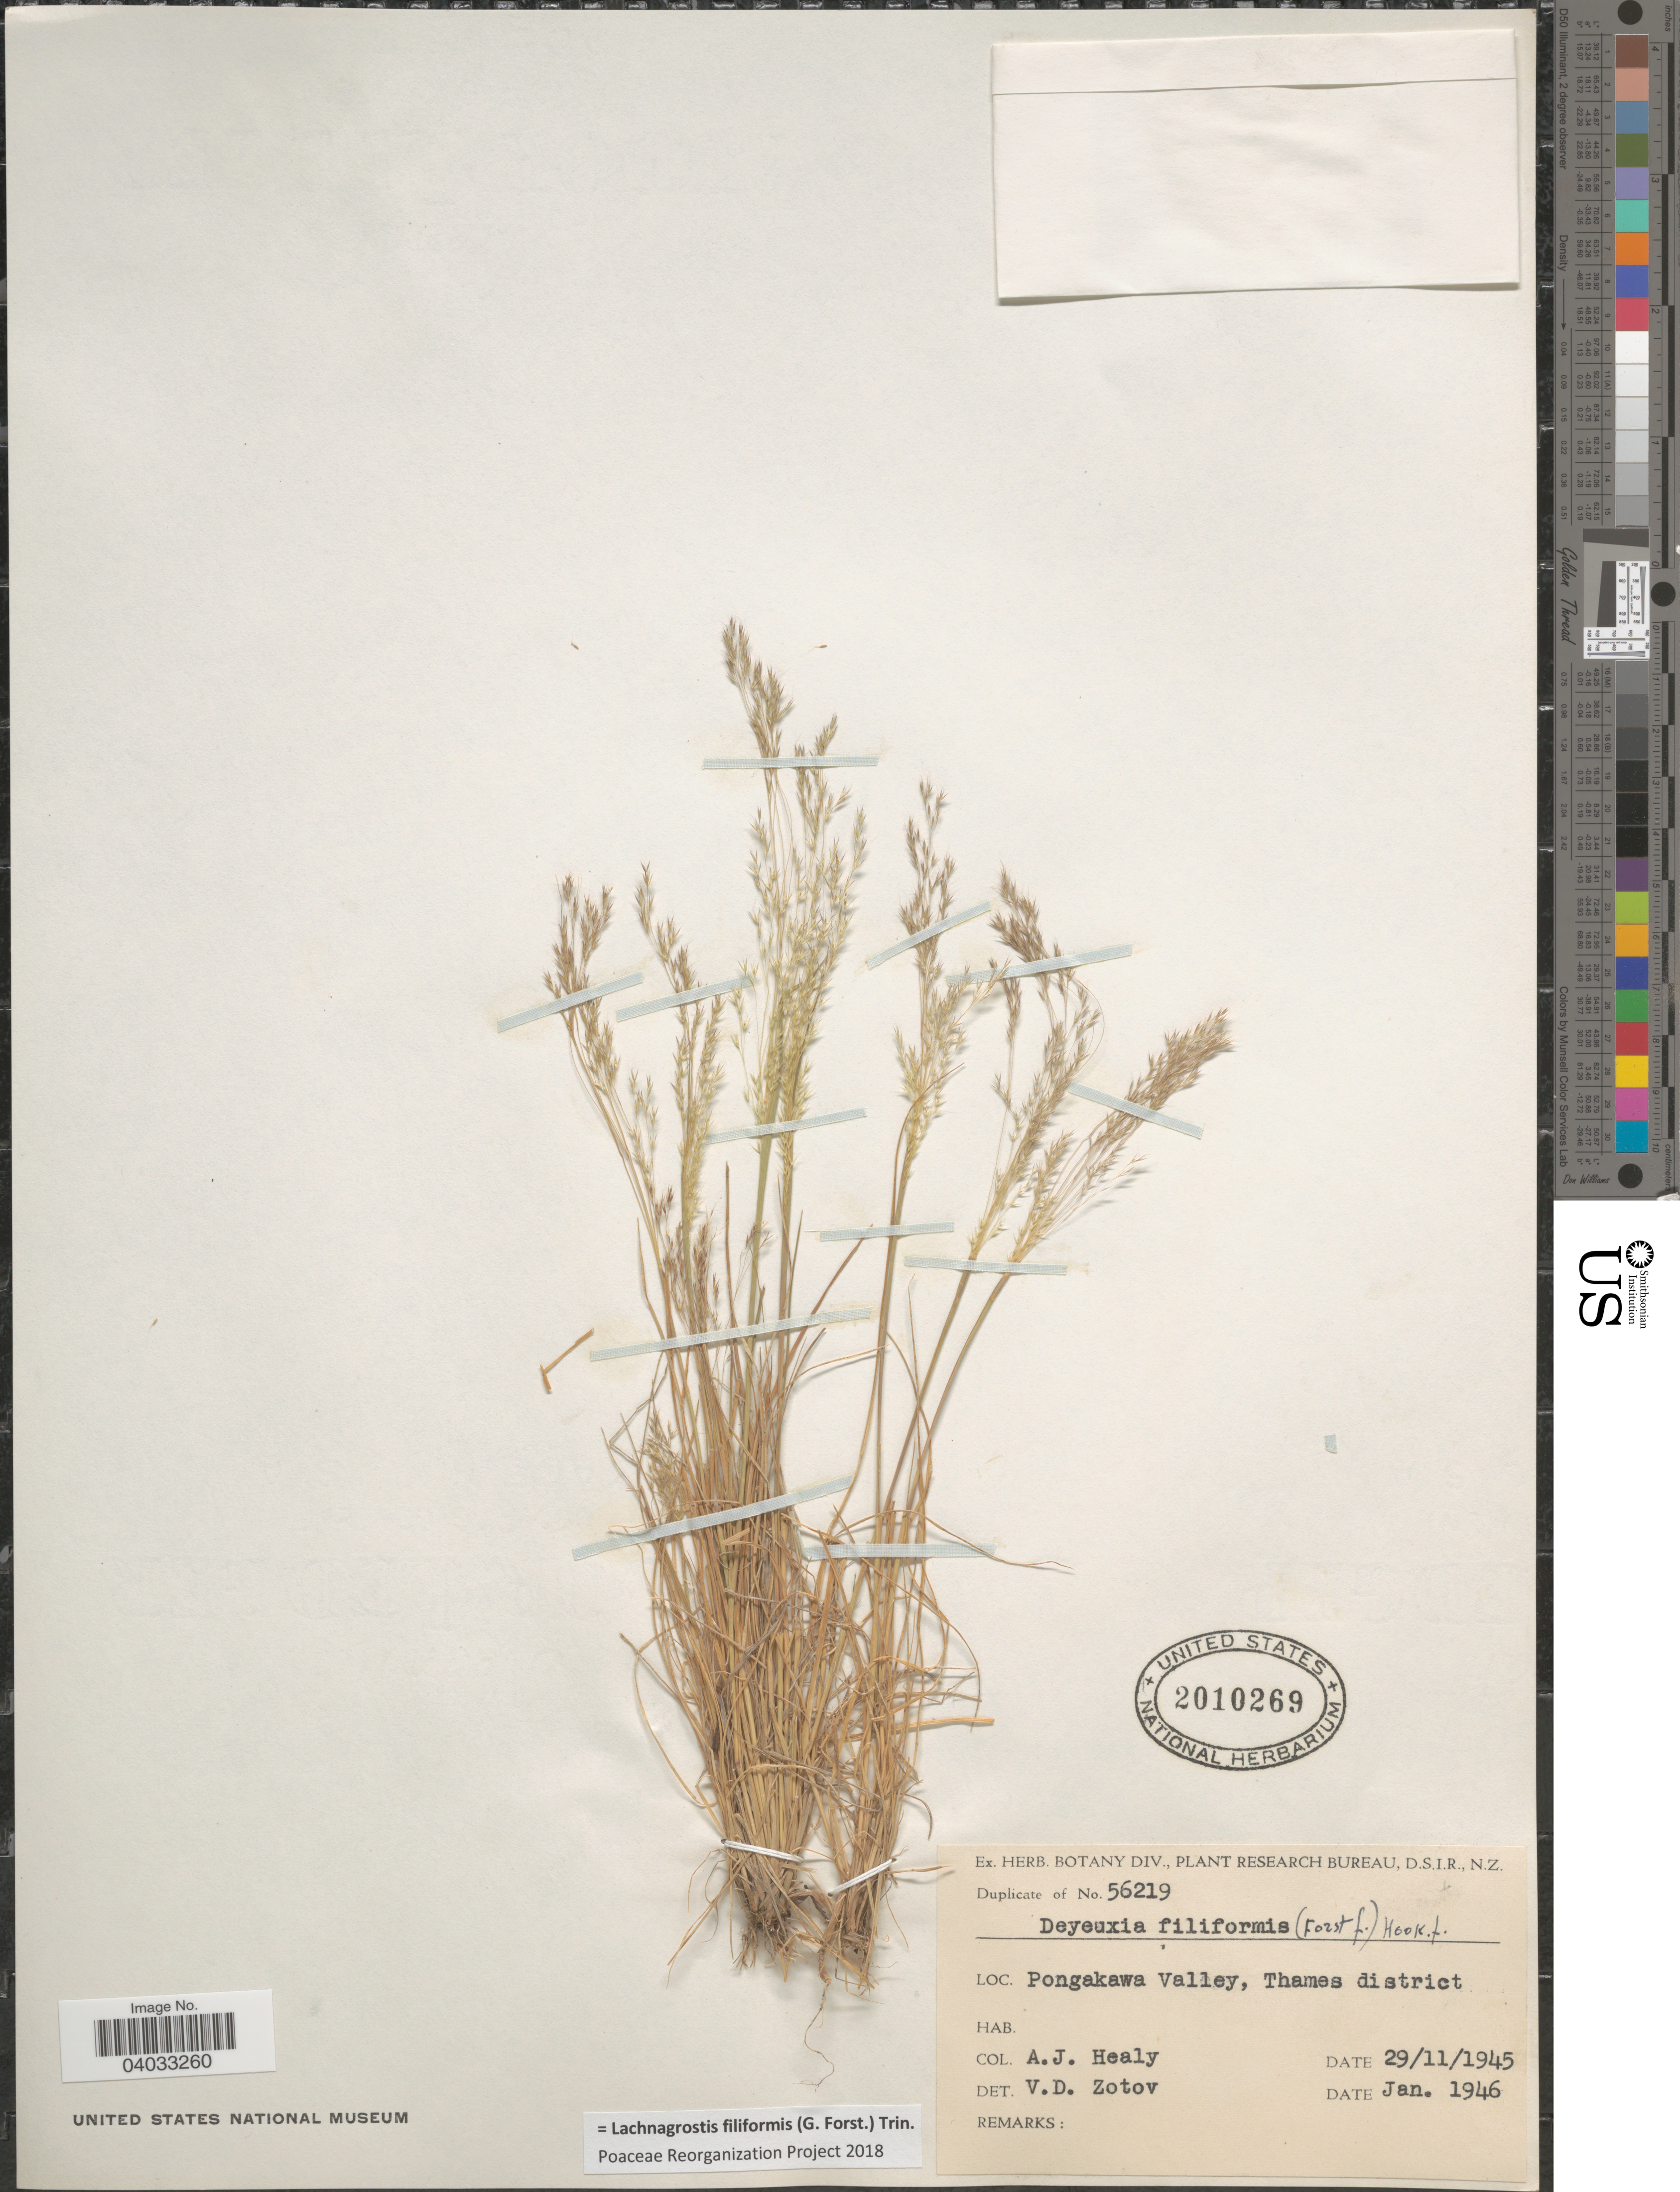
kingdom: Plantae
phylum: Tracheophyta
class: Liliopsida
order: Poales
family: Poaceae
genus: Lachnagrostis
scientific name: Lachnagrostis filiformis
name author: (J.R. Forst.) Trin.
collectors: A. Healy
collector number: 56219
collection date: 1945-11-29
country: New Zealand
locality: Pongakawa Valley, Thames district.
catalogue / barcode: US 2010269